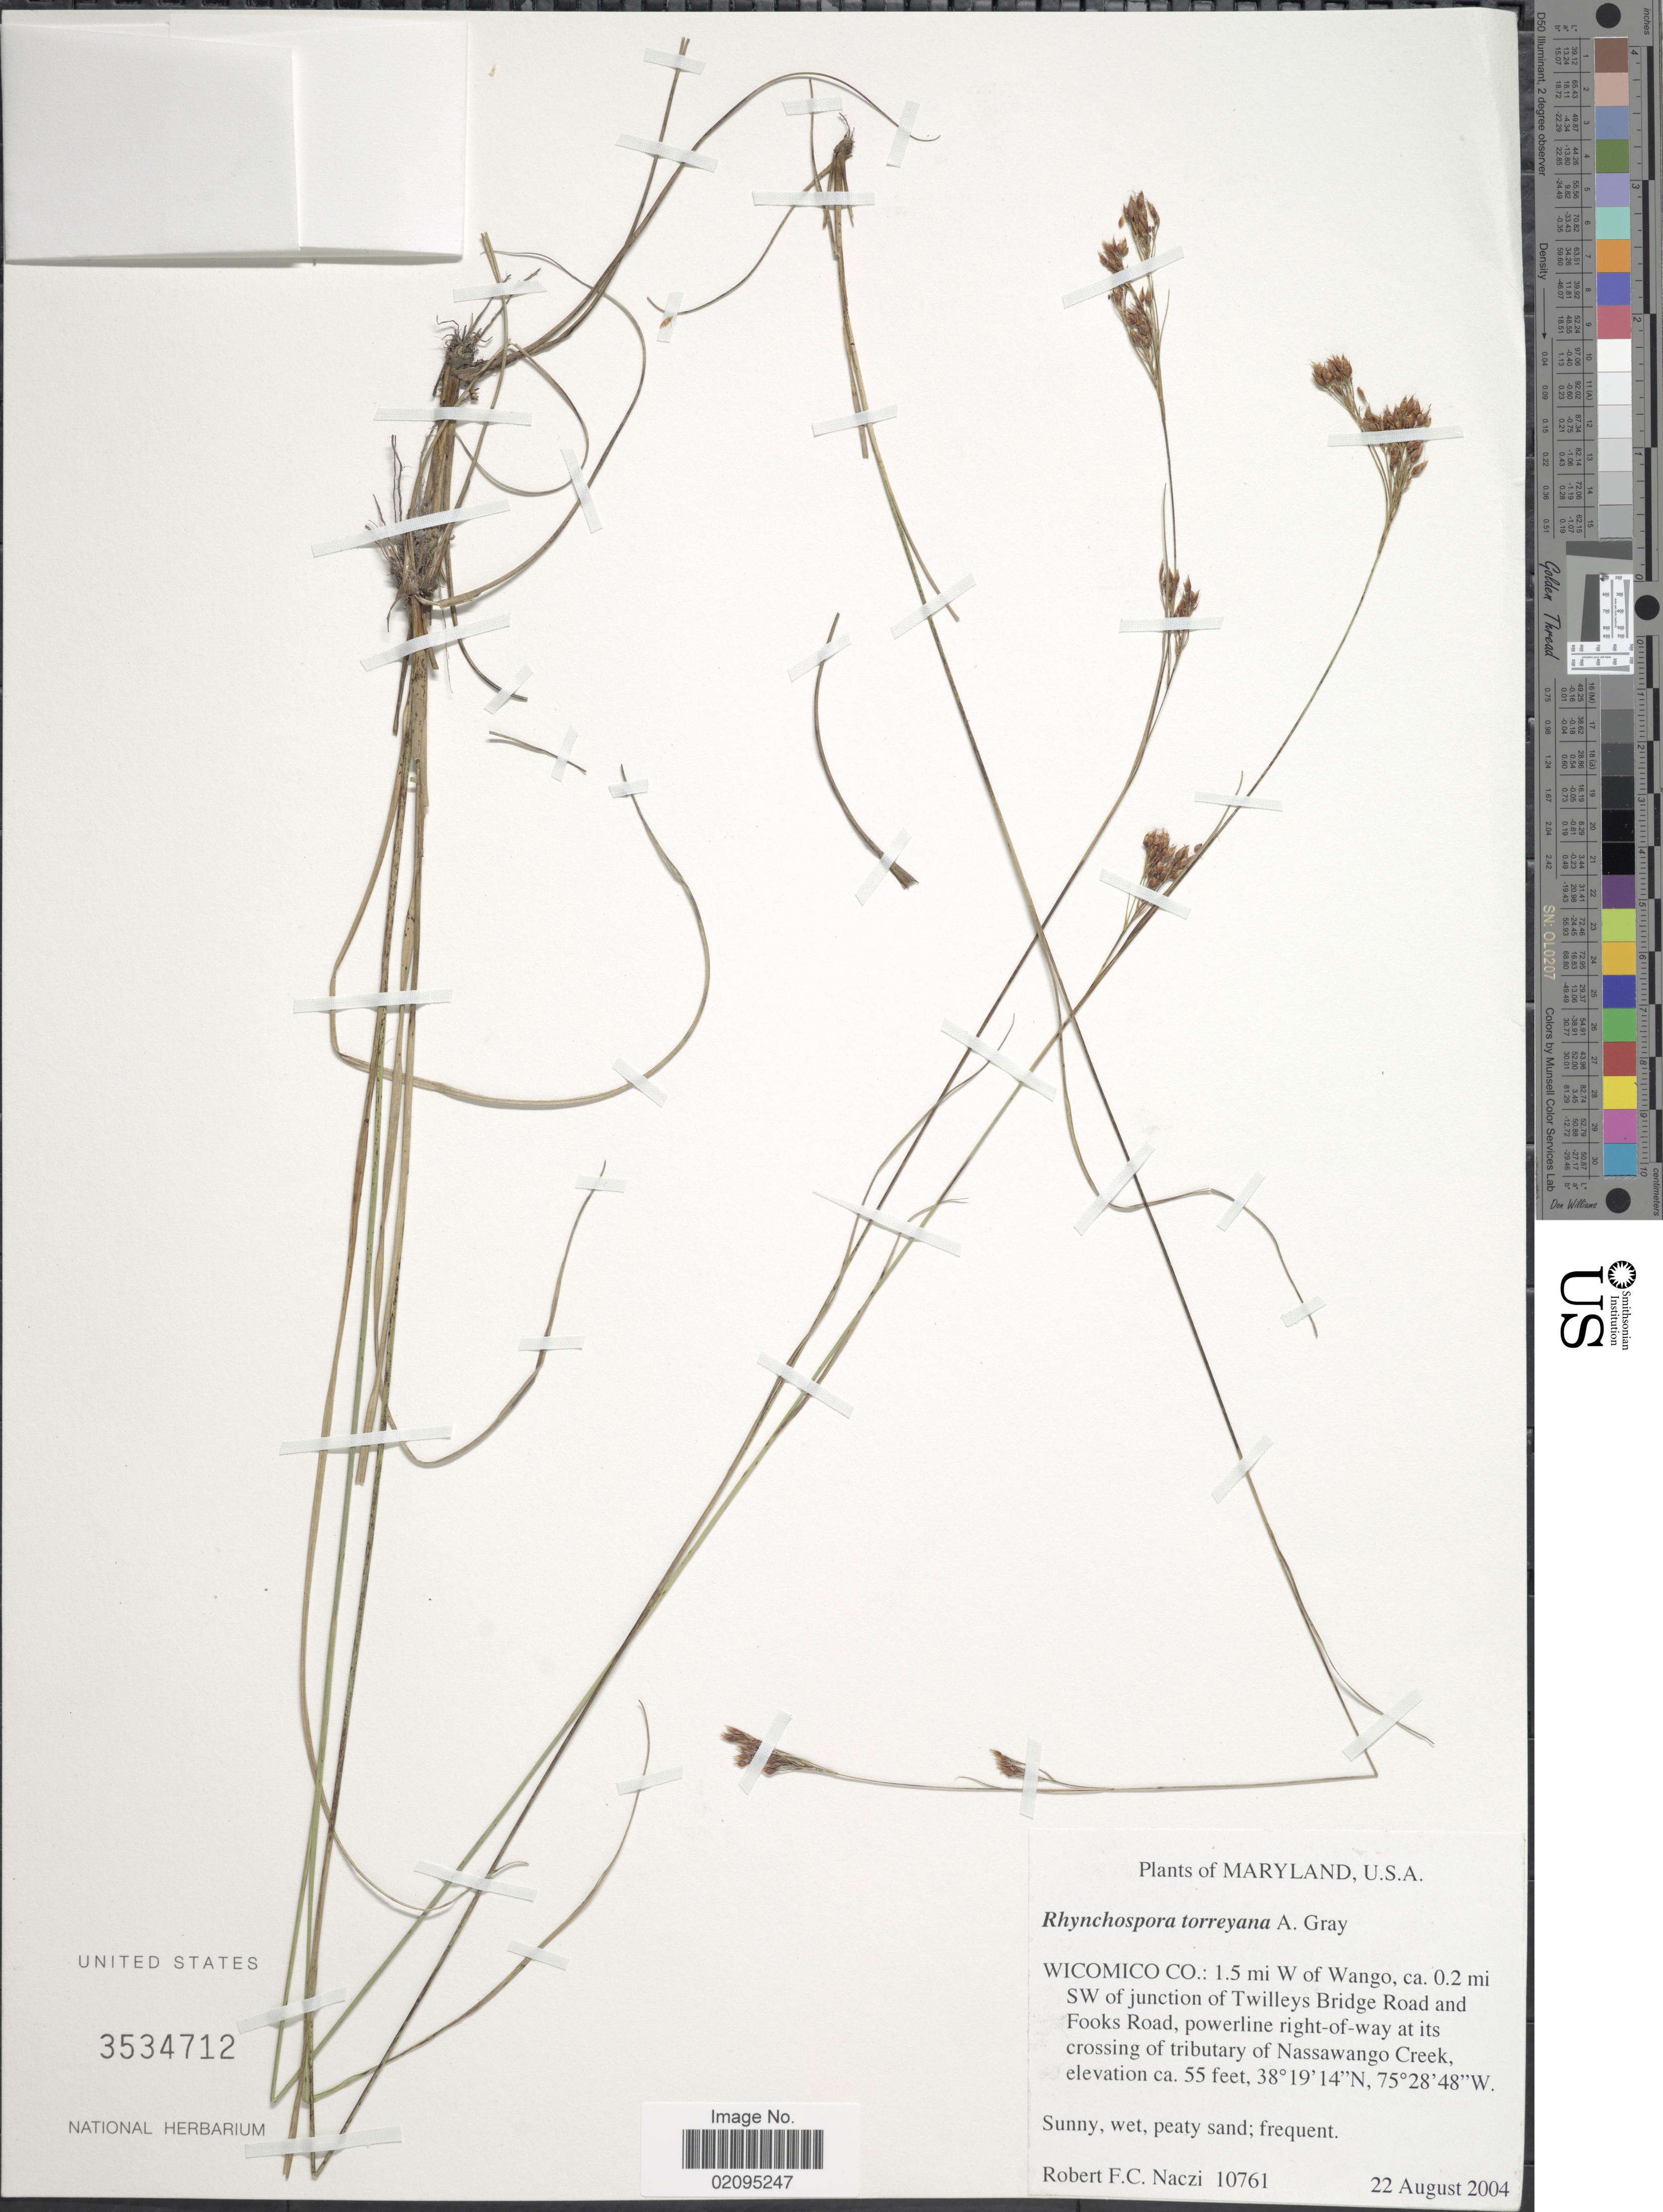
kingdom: Plantae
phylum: Tracheophyta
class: Liliopsida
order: Poales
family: Cyperaceae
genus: Rhynchospora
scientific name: Rhynchospora torreyana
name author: A. Gray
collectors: R. F. C. Naczi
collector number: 10761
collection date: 2004-08-22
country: United States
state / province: Maryland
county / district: Wicomico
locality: Wicomico Co.: 1.5 mi W of Wango, ca. 0.2 mi SW of junction of Twilleys Bridge Road and Fooks Road, powerline right-of-way at its crossing of tributary of Nassawango Creek.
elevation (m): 17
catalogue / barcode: US 3534712